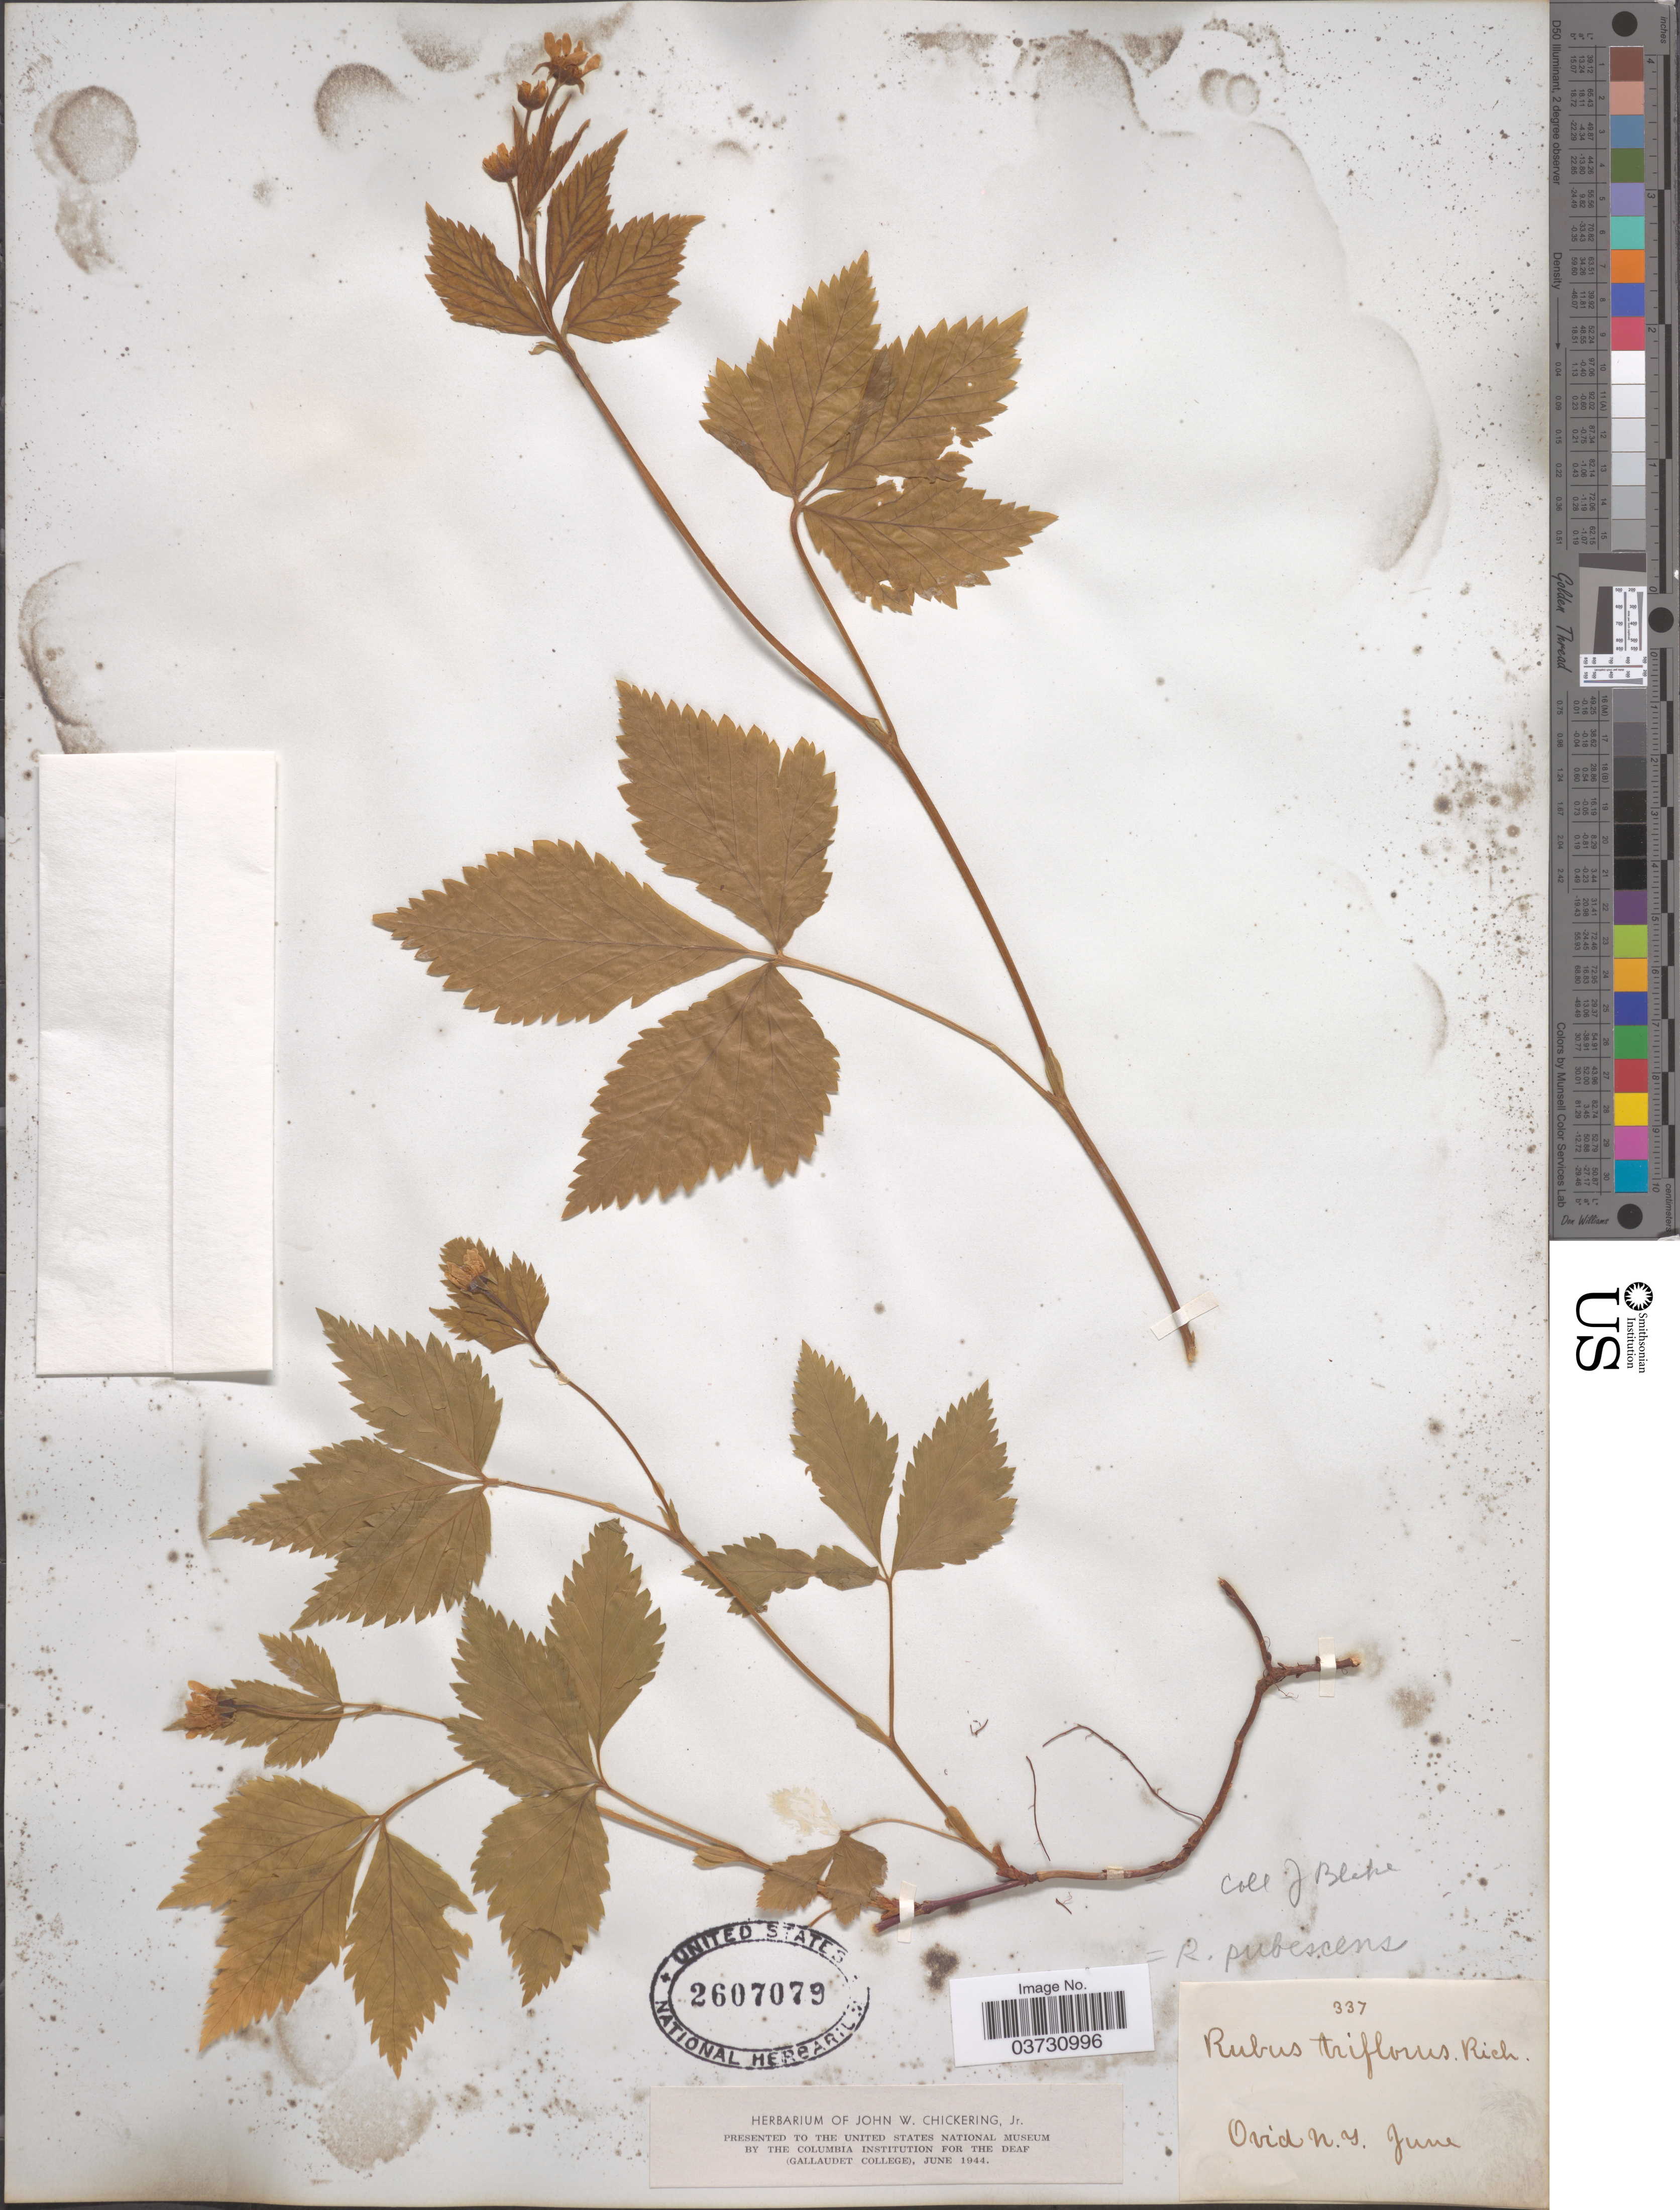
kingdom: Plantae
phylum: Tracheophyta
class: Magnoliopsida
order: Rosales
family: Rosaceae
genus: Rubus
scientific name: Rubus pubescens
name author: Raf.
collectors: J. Blake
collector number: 337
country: United States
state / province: New York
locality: Ovid.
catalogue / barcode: US 2607079